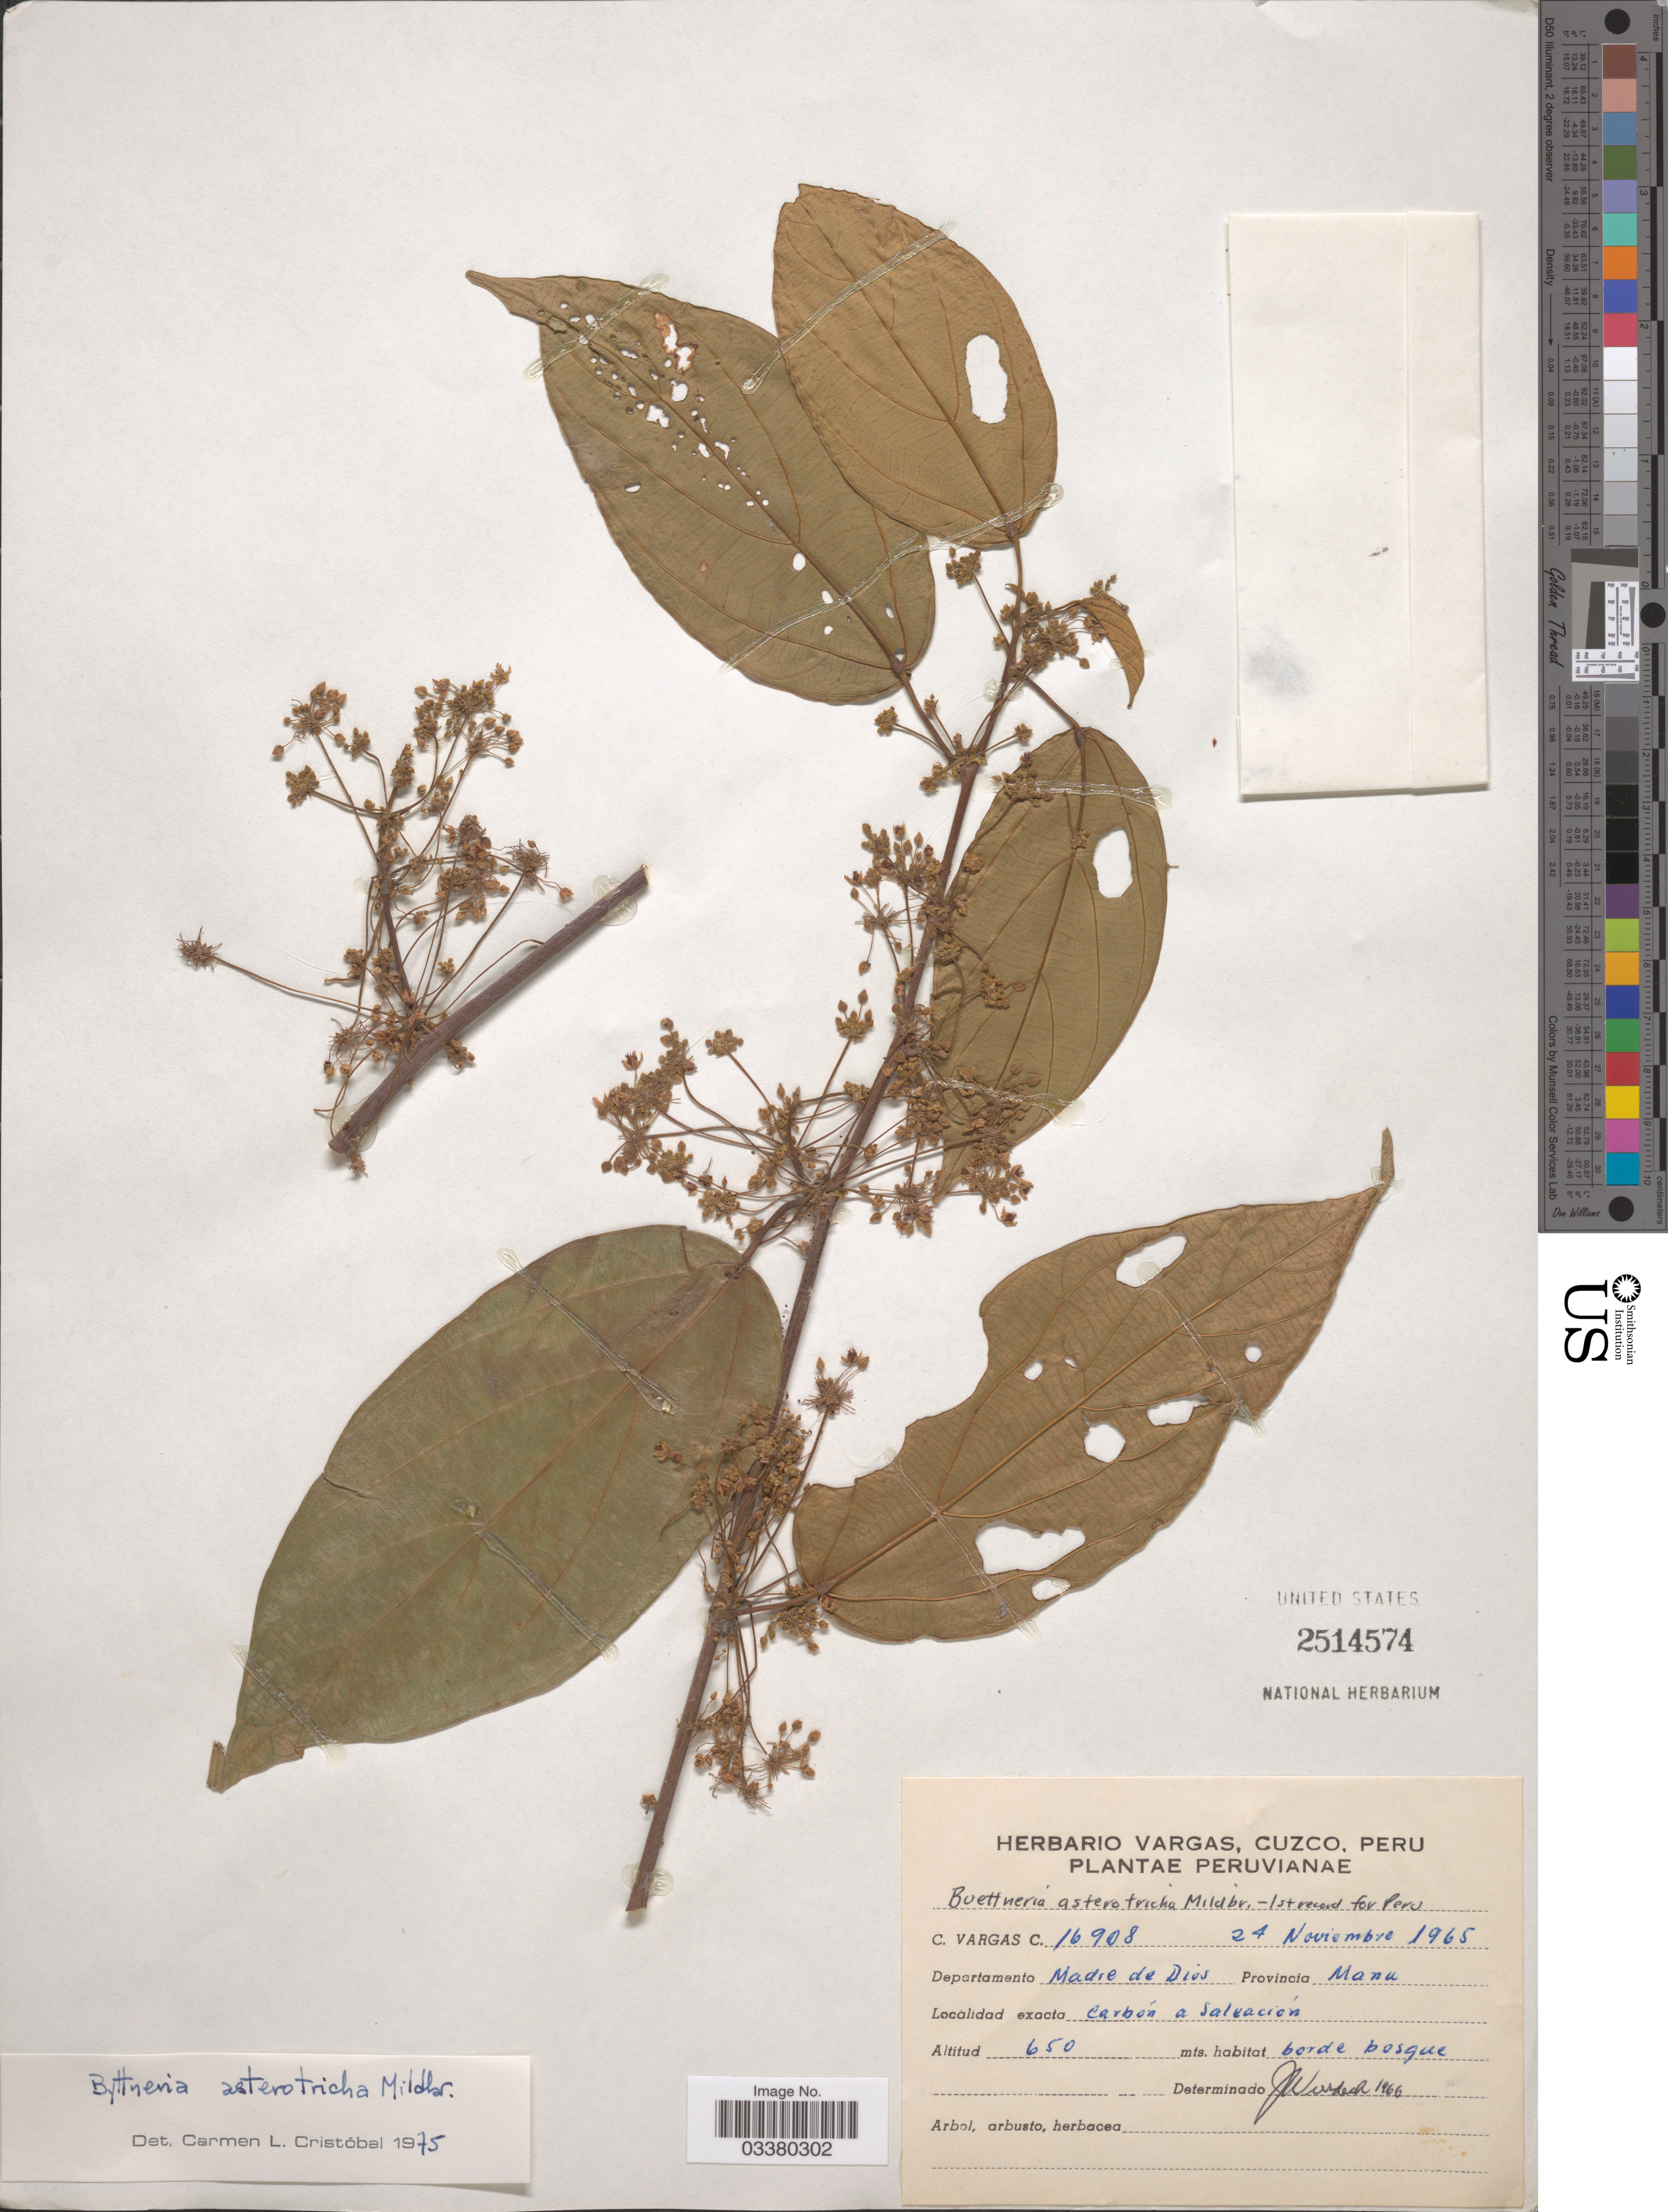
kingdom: Plantae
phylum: Tracheophyta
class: Magnoliopsida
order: Malvales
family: Malvaceae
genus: Byttneria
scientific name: Byttneria asterotricha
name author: Mildbr.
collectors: C. Vargas Calderón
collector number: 16908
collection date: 1965-11-24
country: Peru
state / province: Madre de Dios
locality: Departamento Madre de Dios. Provincia Manu. Carbón a Salvación.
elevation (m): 650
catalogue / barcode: US 2514574